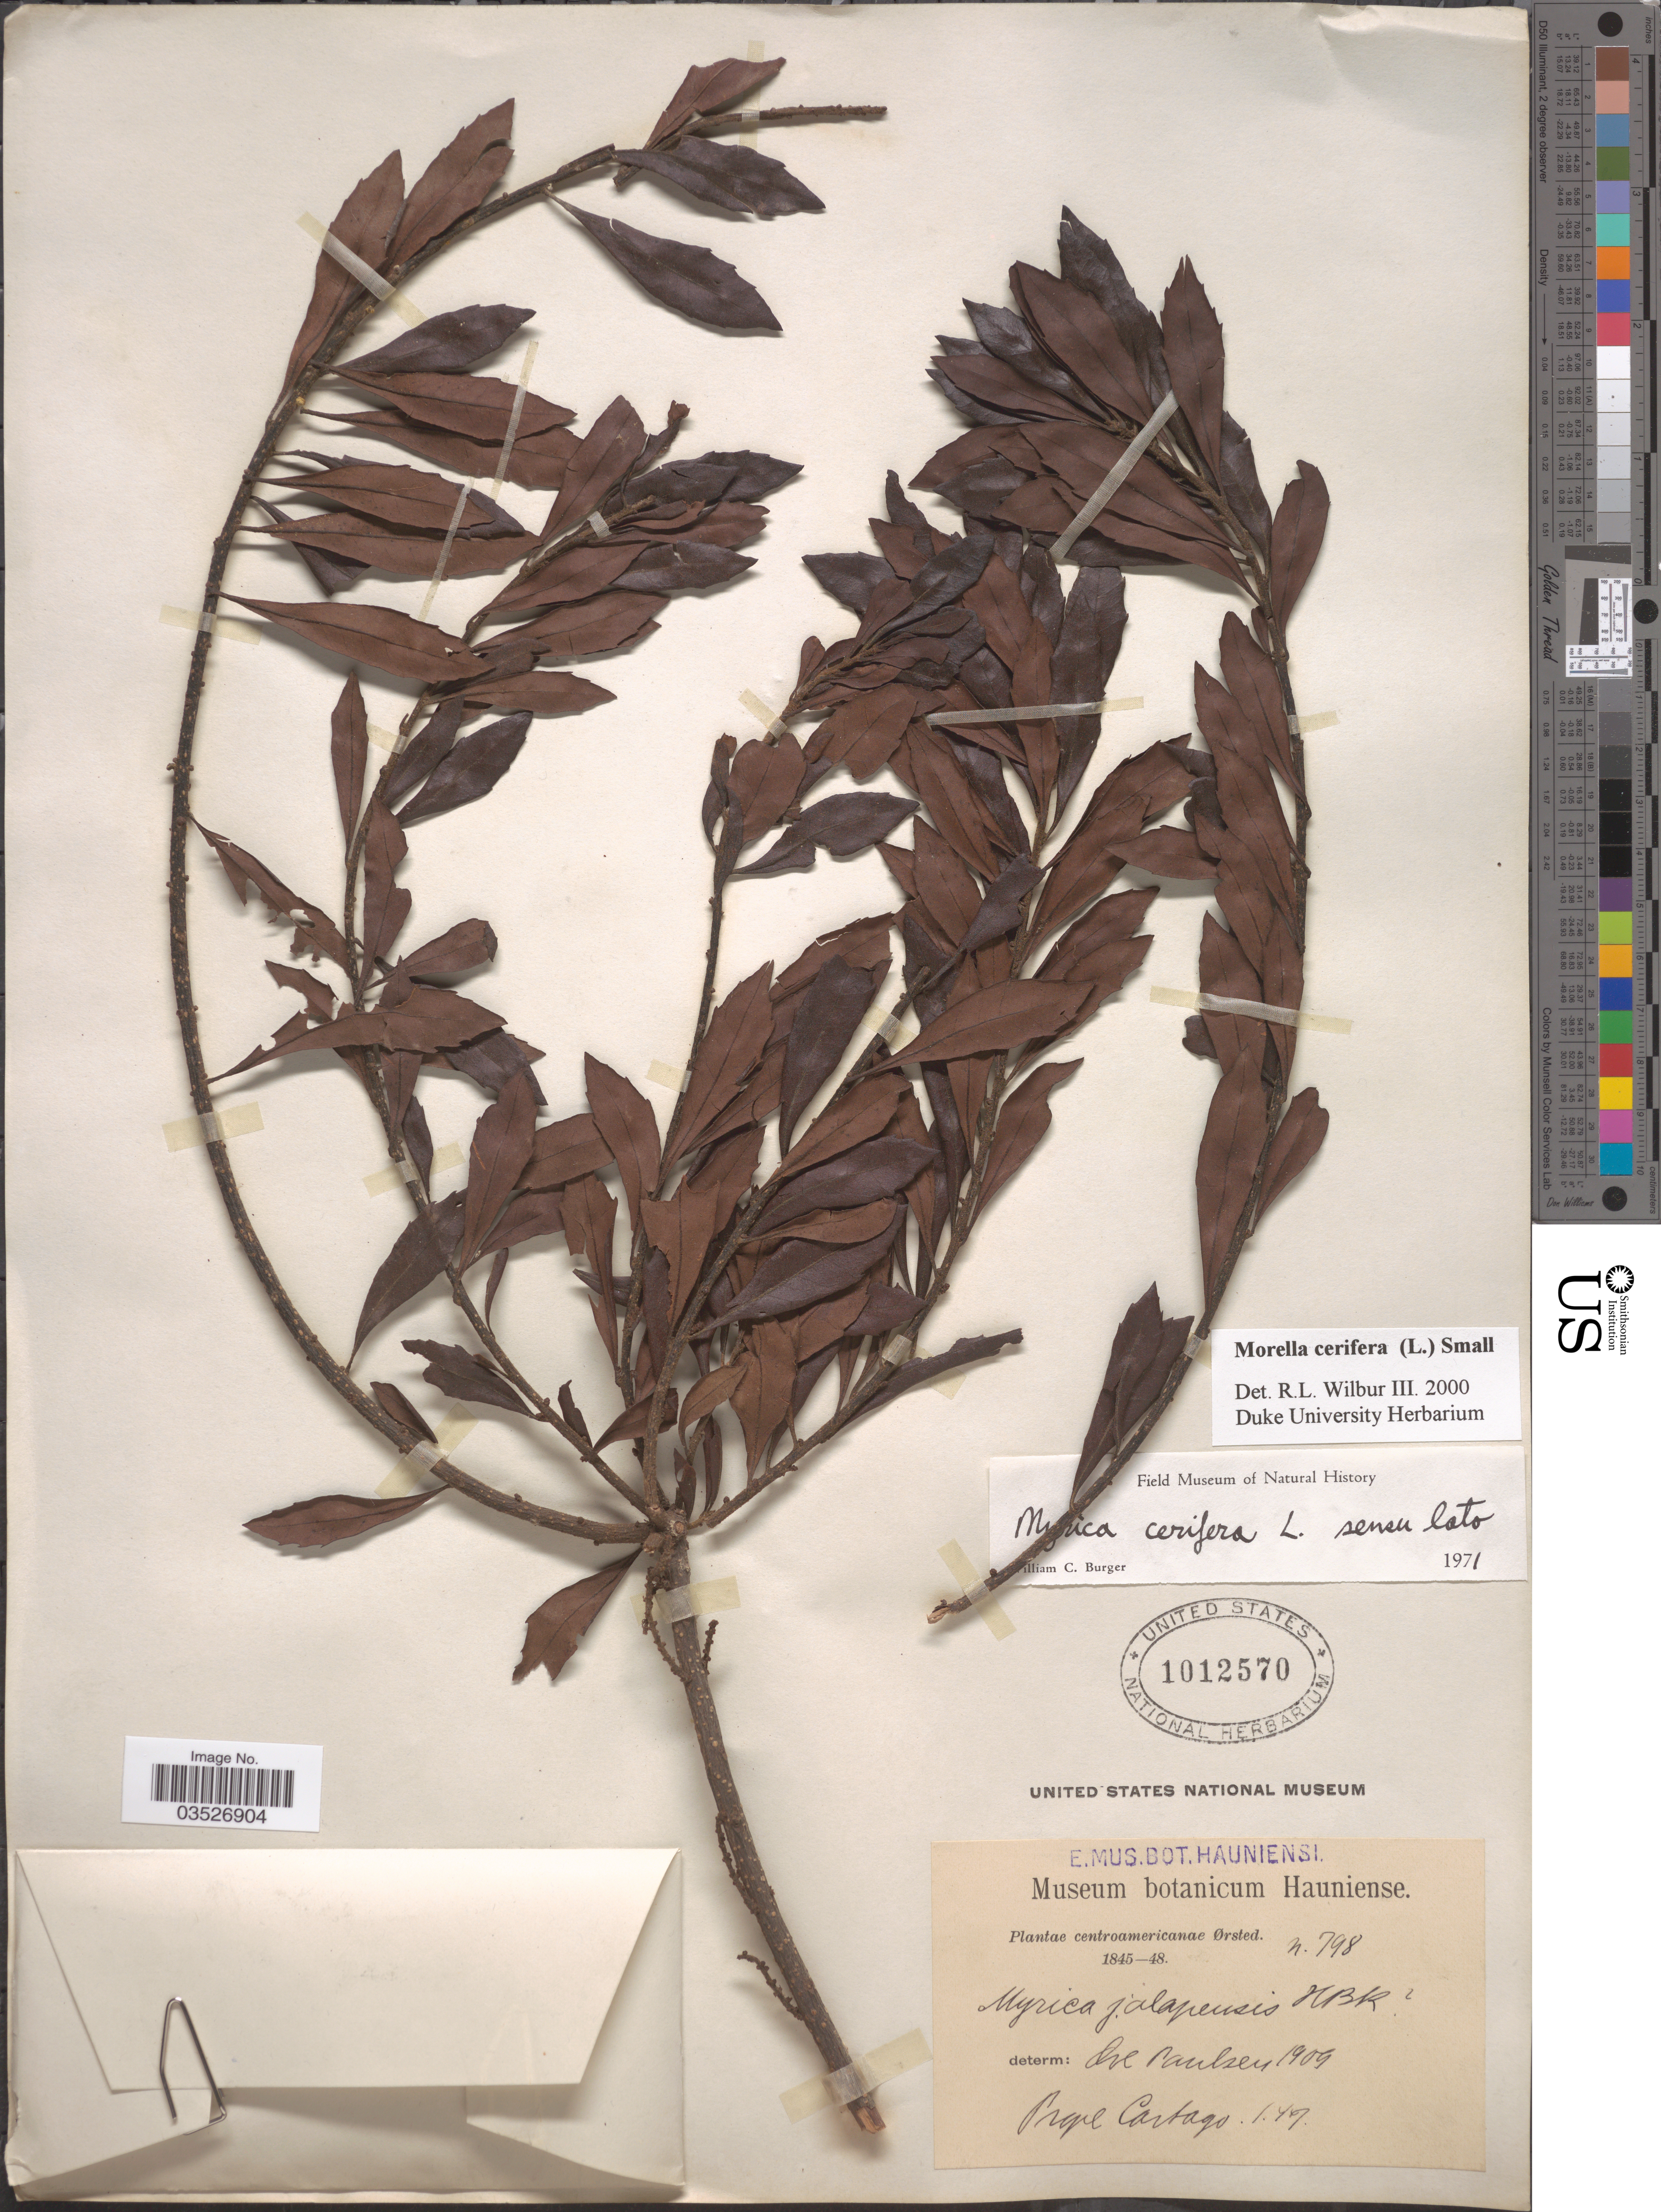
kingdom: Plantae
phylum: Tracheophyta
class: Magnoliopsida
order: Fagales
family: Myricaceae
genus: Morella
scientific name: Morella cerifera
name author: (L.) Small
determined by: Wilbur, R. L.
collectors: Ørsted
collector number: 798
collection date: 1847-01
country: Costa Rica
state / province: Cartago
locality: Prope Cartago.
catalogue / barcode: US 1012570